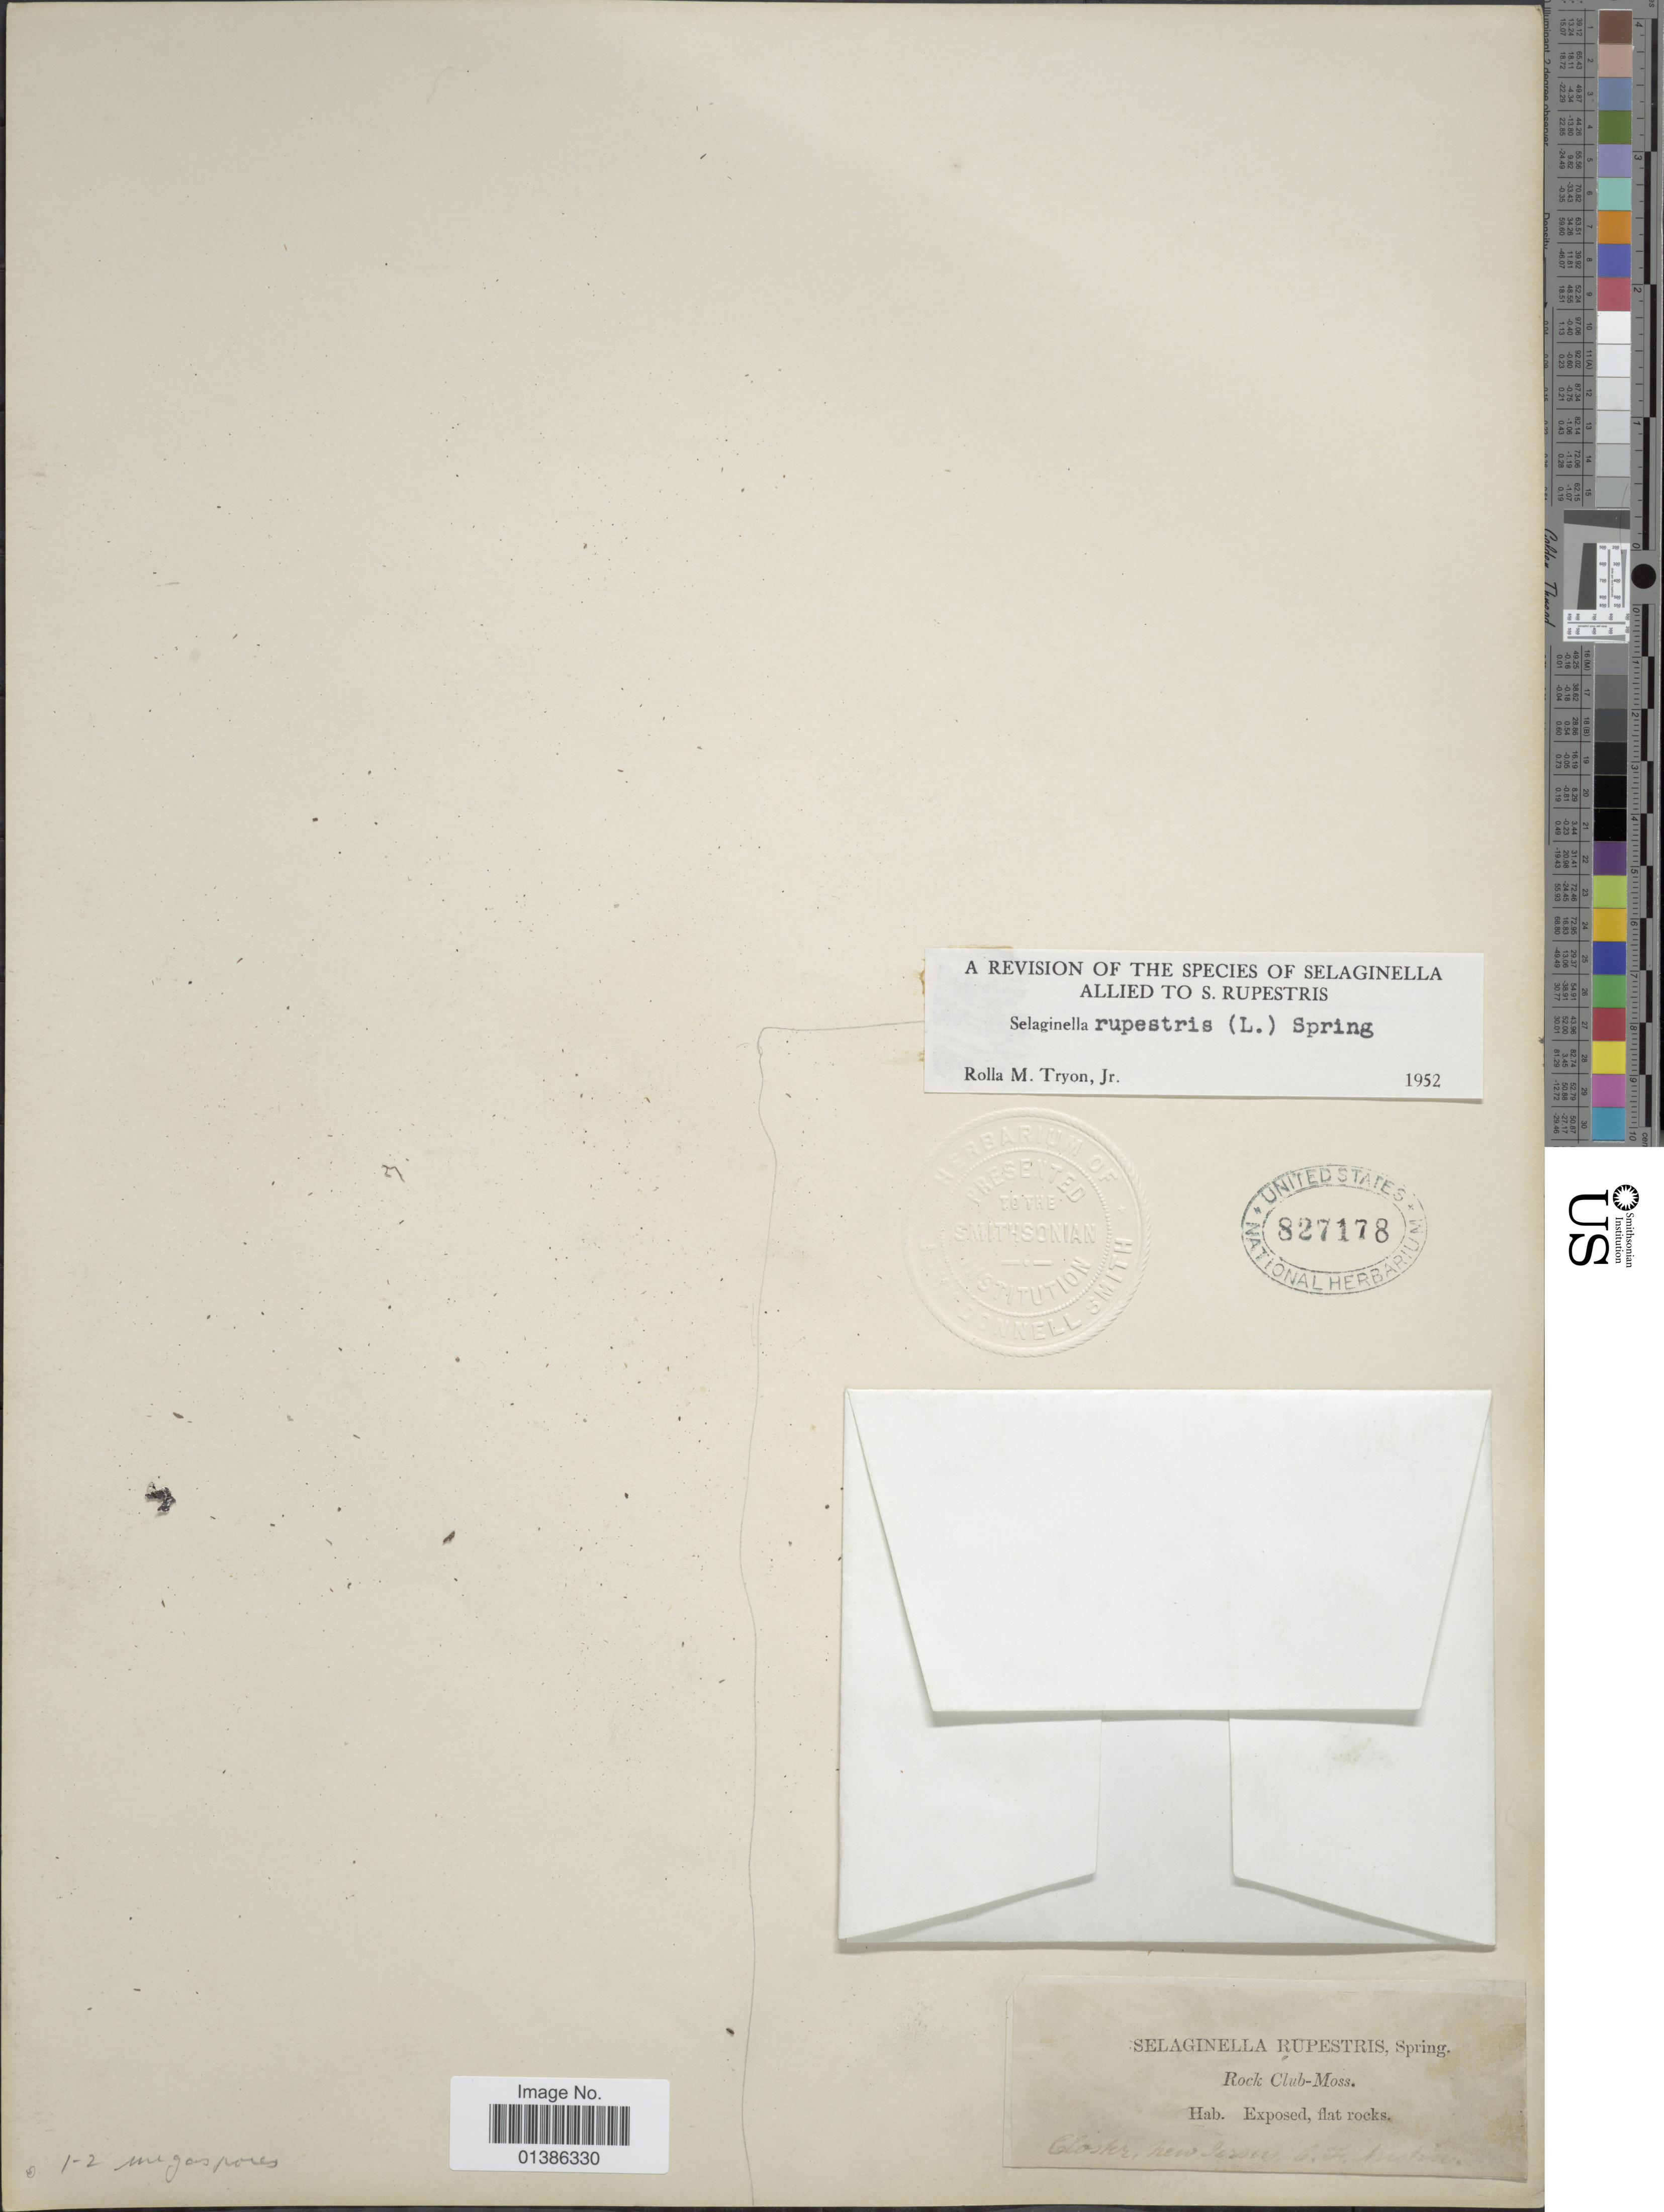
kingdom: Plantae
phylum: Tracheophyta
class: Lycopodiopsida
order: Selaginellales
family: Selaginellaceae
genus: Selaginella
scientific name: Selaginella rupestris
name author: (L.) Spring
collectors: C. F. Austin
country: United States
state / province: New Jersey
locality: Closter.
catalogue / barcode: US 827178